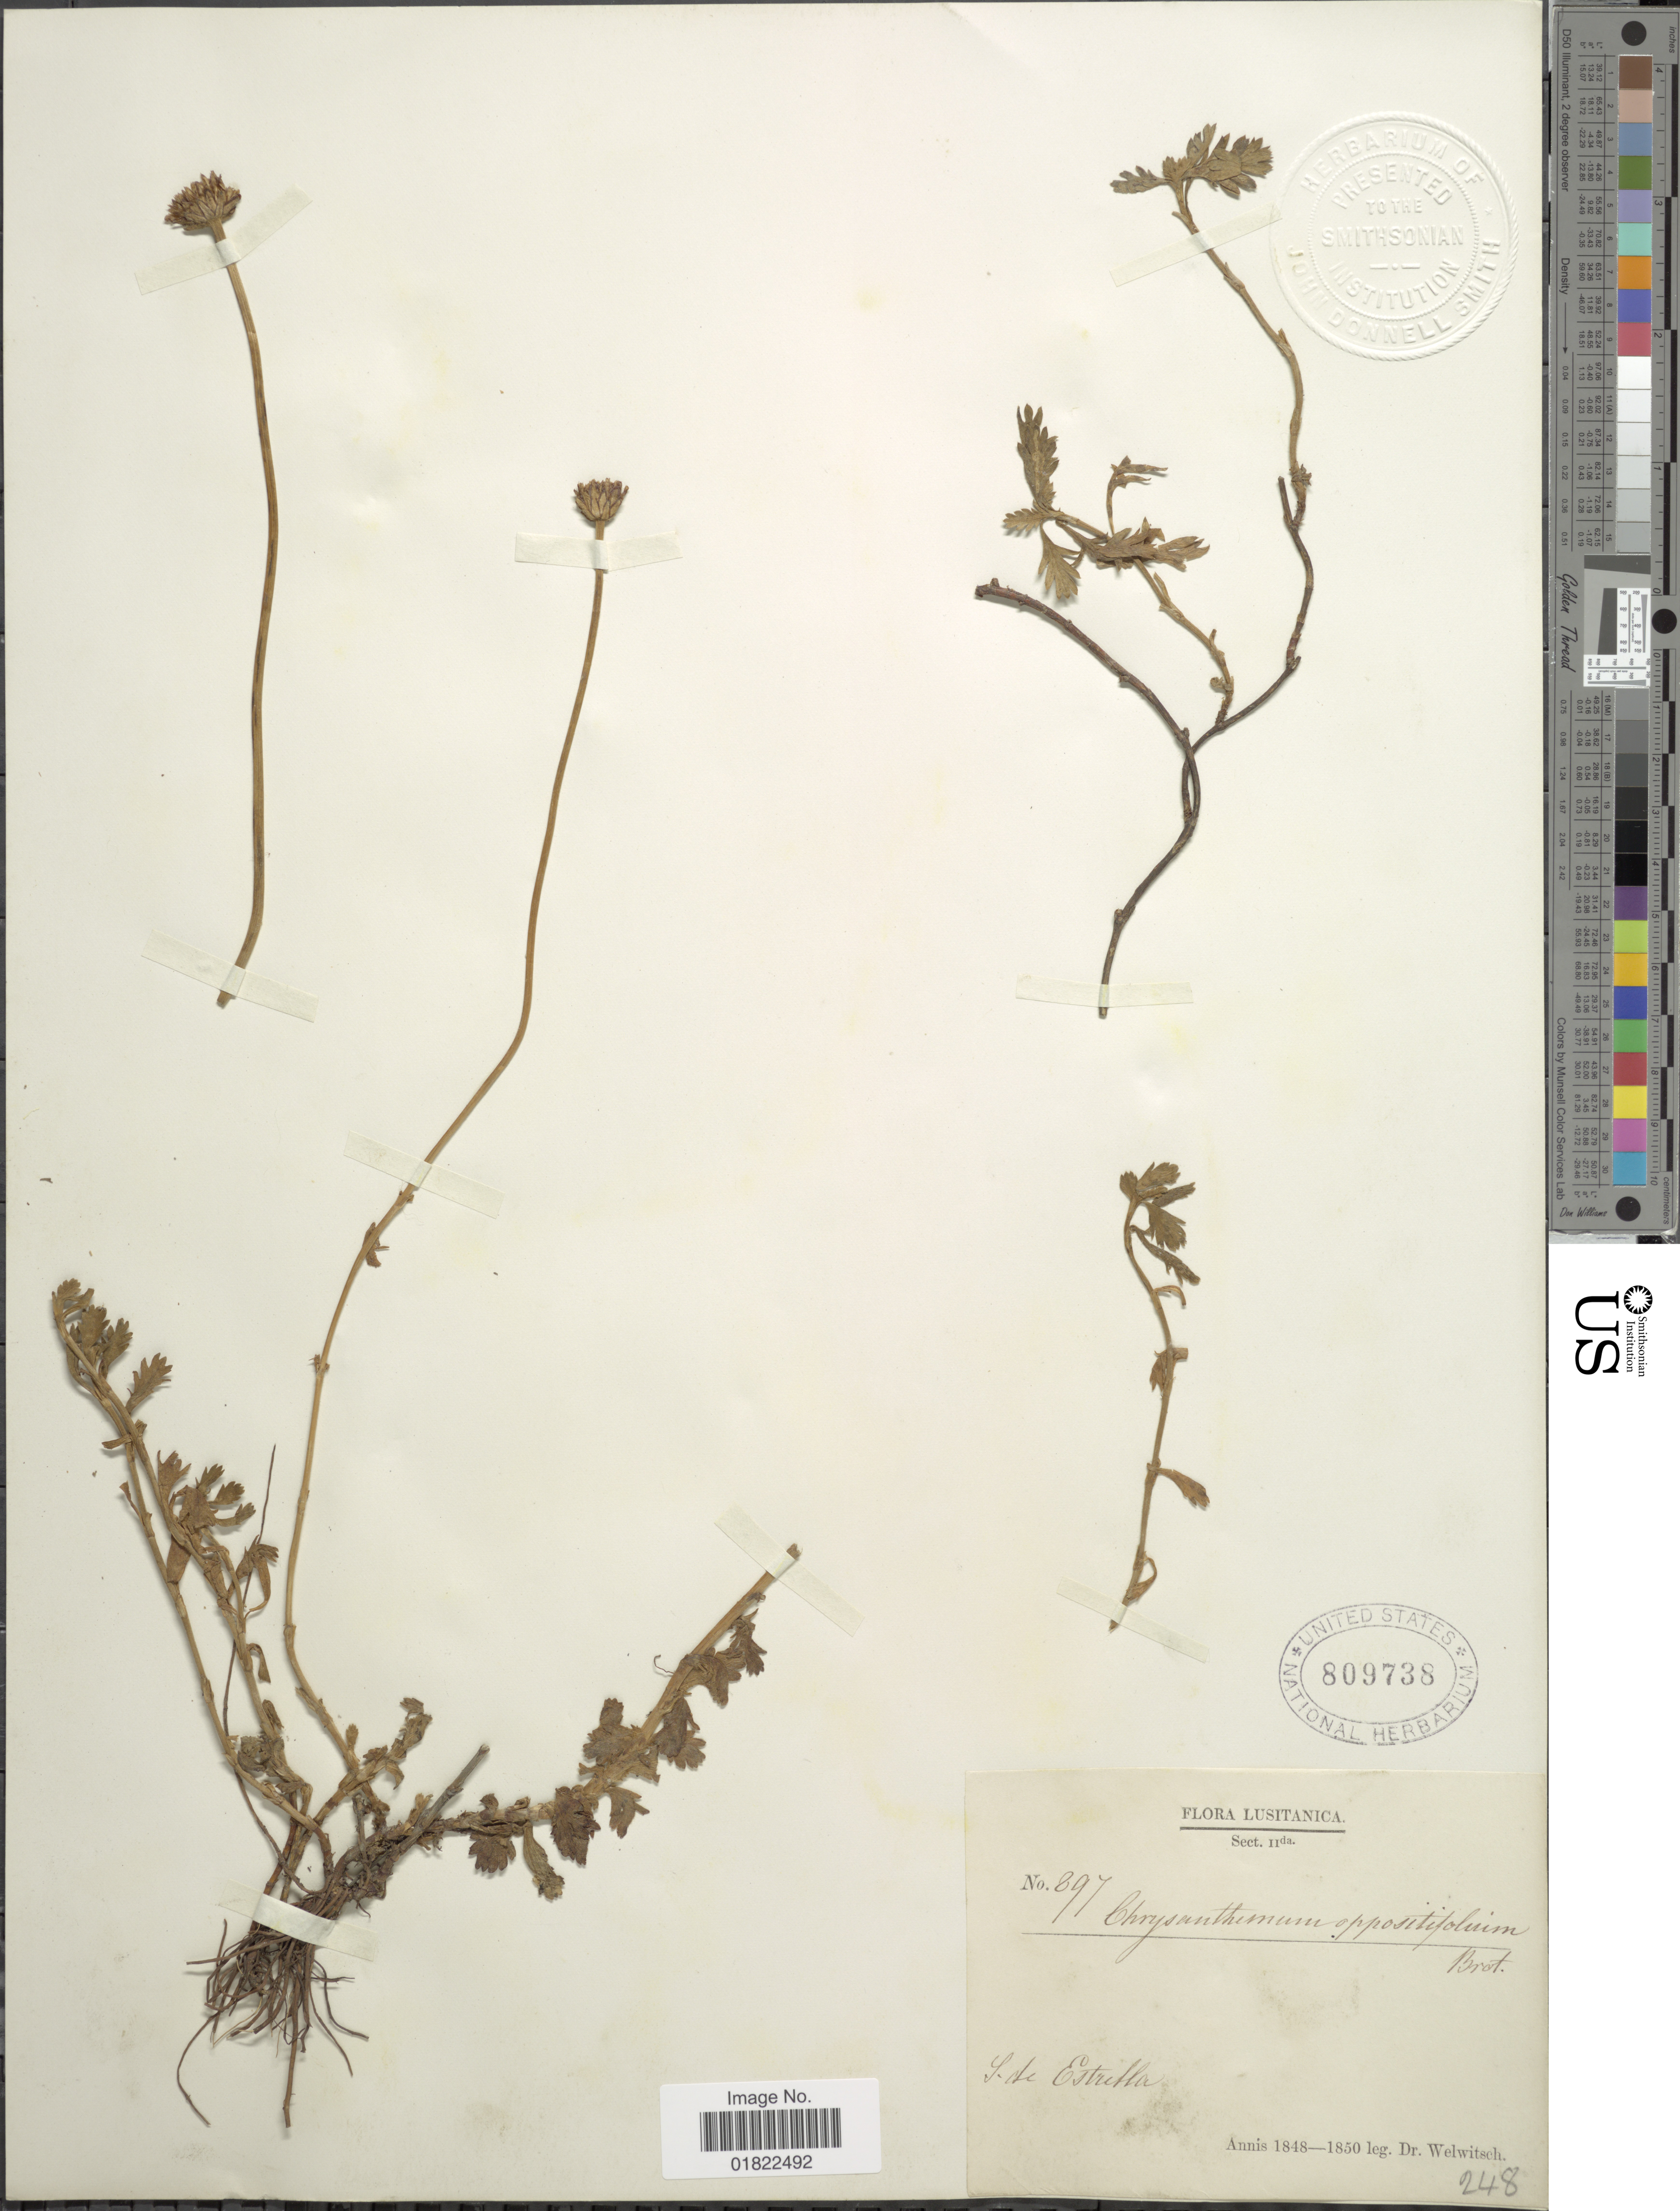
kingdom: Plantae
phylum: Tracheophyta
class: Magnoliopsida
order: Asterales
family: Asteraceae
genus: Phalacrocarpum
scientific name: Phalacrocarpum oppositifolium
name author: (Brot.) Willk.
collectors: -. Welwitsch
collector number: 897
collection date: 1848/1850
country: Portugal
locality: Lusitanica, S de Estrella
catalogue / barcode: US 809738